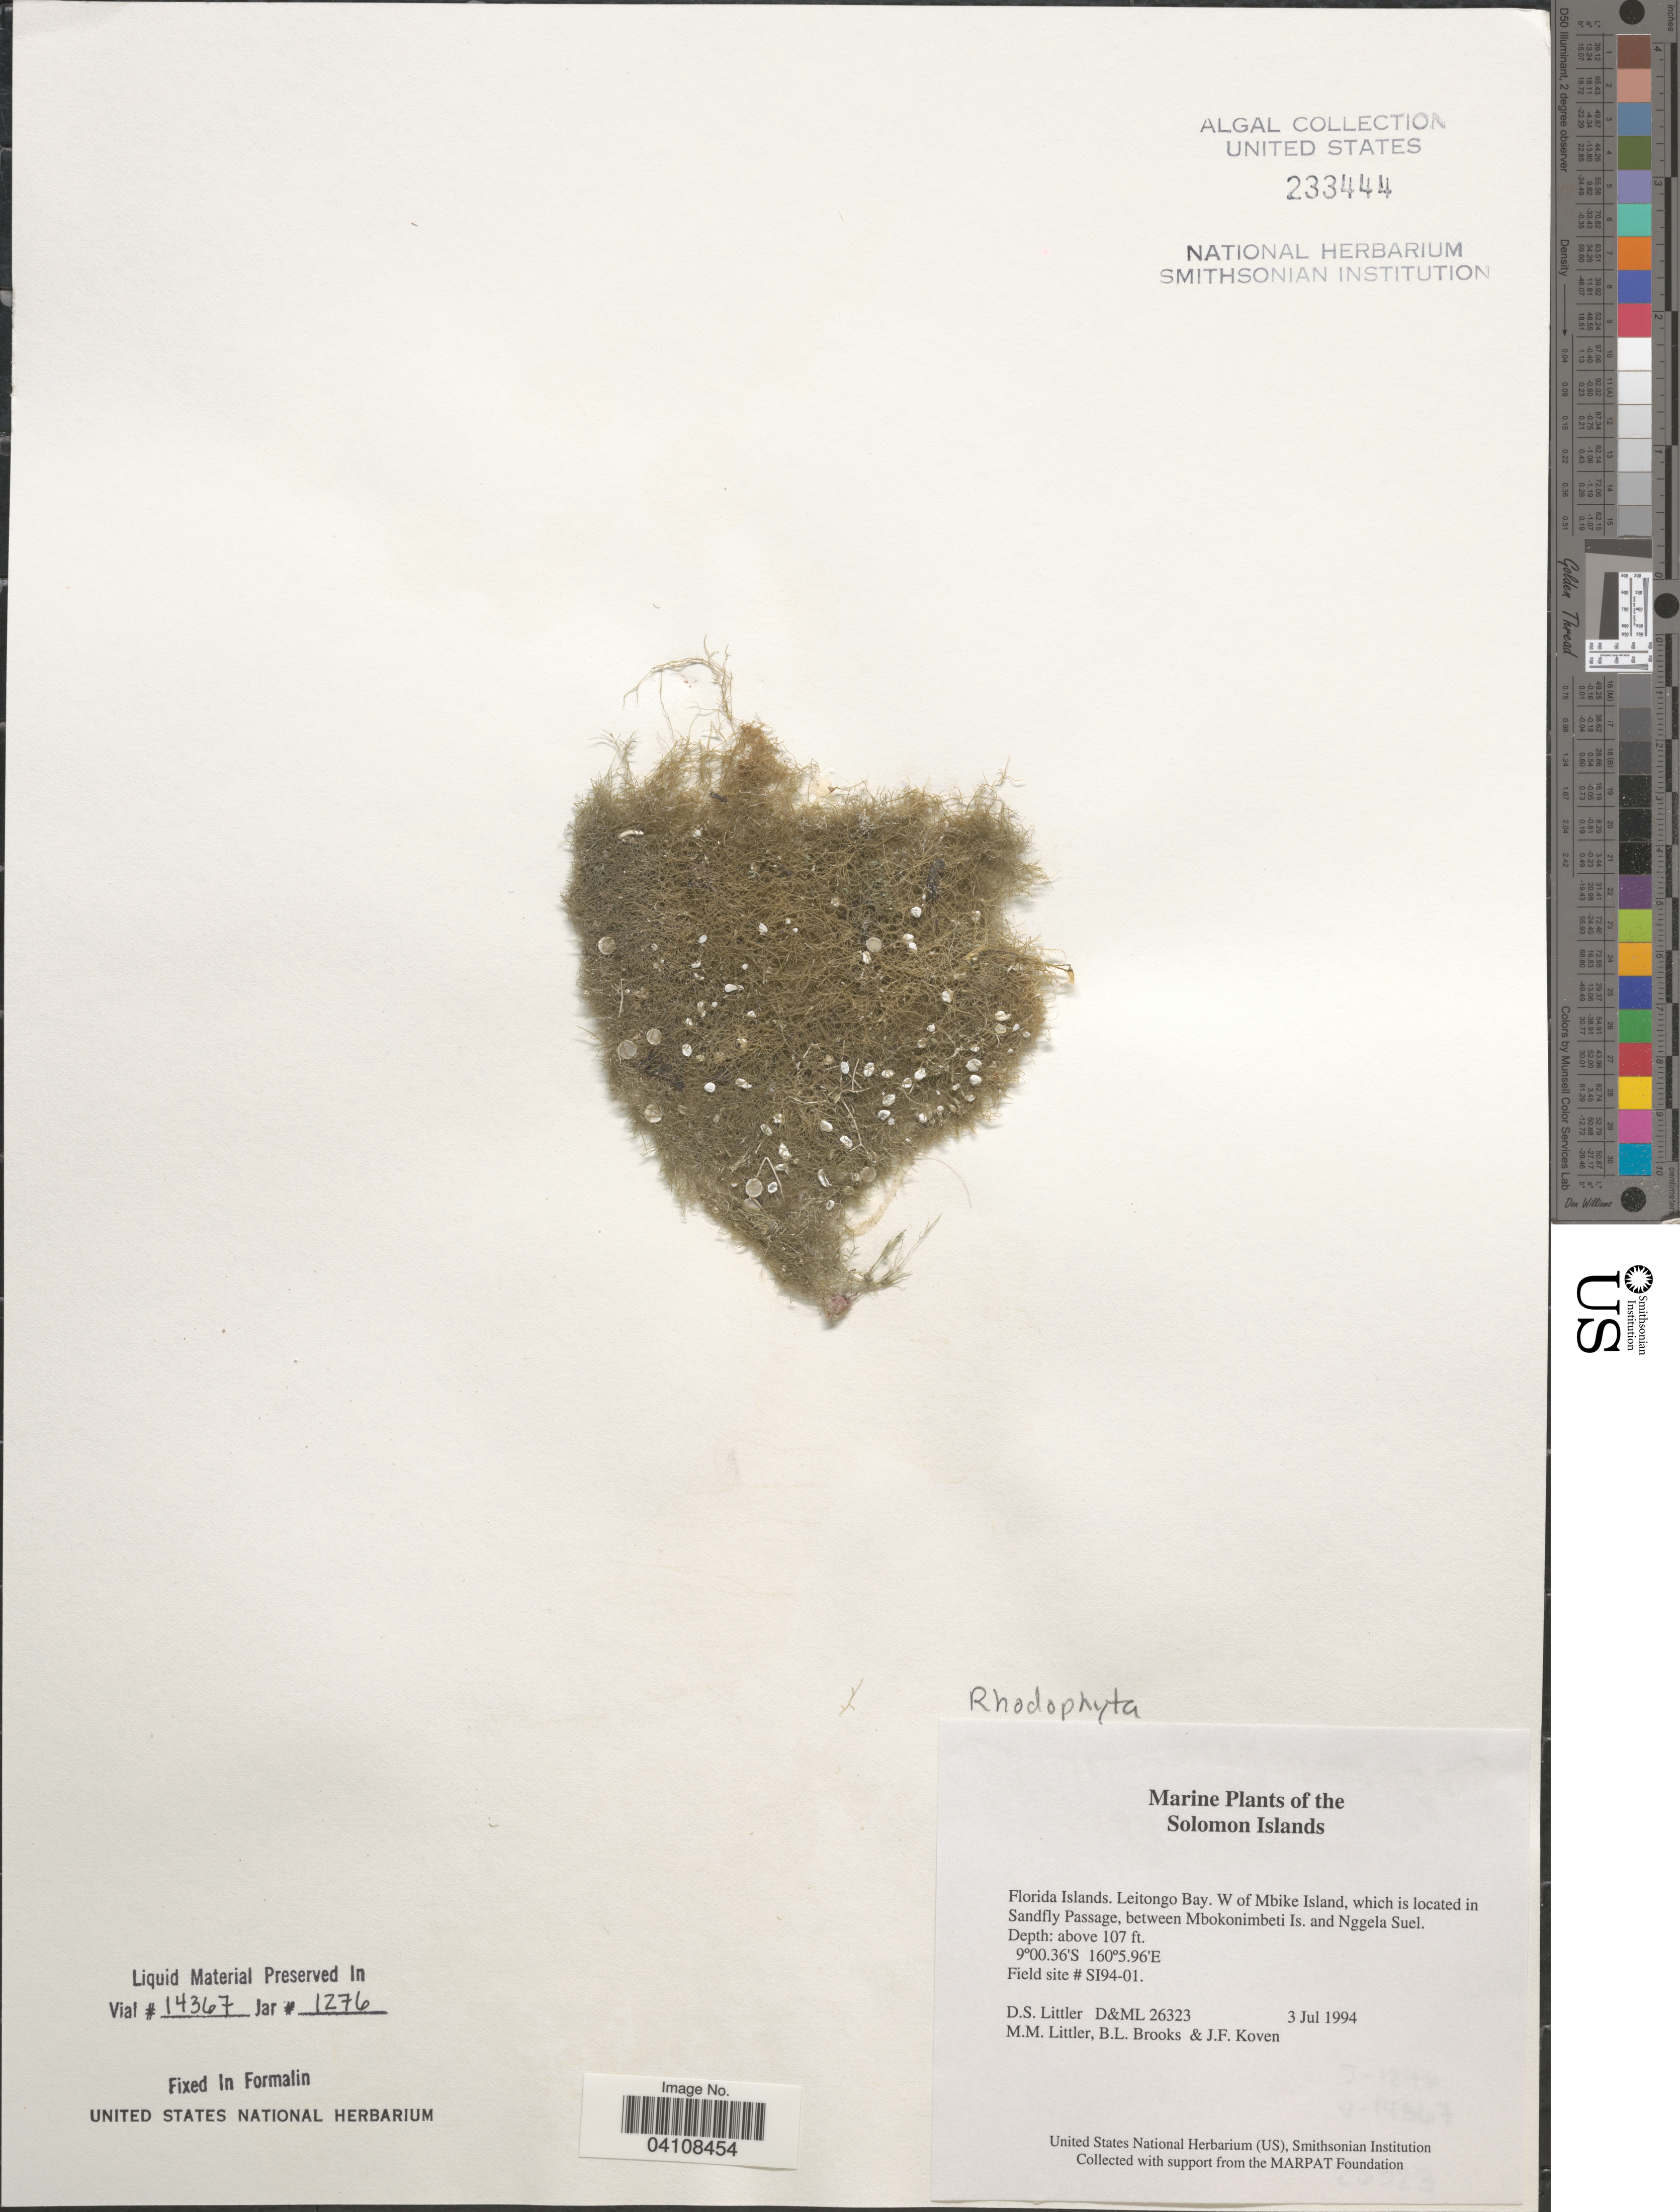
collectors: D. S. Littler, B. Brooks & J. Koven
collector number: D&ML26323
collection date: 1994-07-03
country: Solomon Islands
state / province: Solomon Islands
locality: Florida Islands. Leitongo Bay. W of Mbike Island, which is located in Sandfly Passage, between Mbokonimbeti Is. and Nggela Suel. Field site # SI94-01.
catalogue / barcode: US 233444